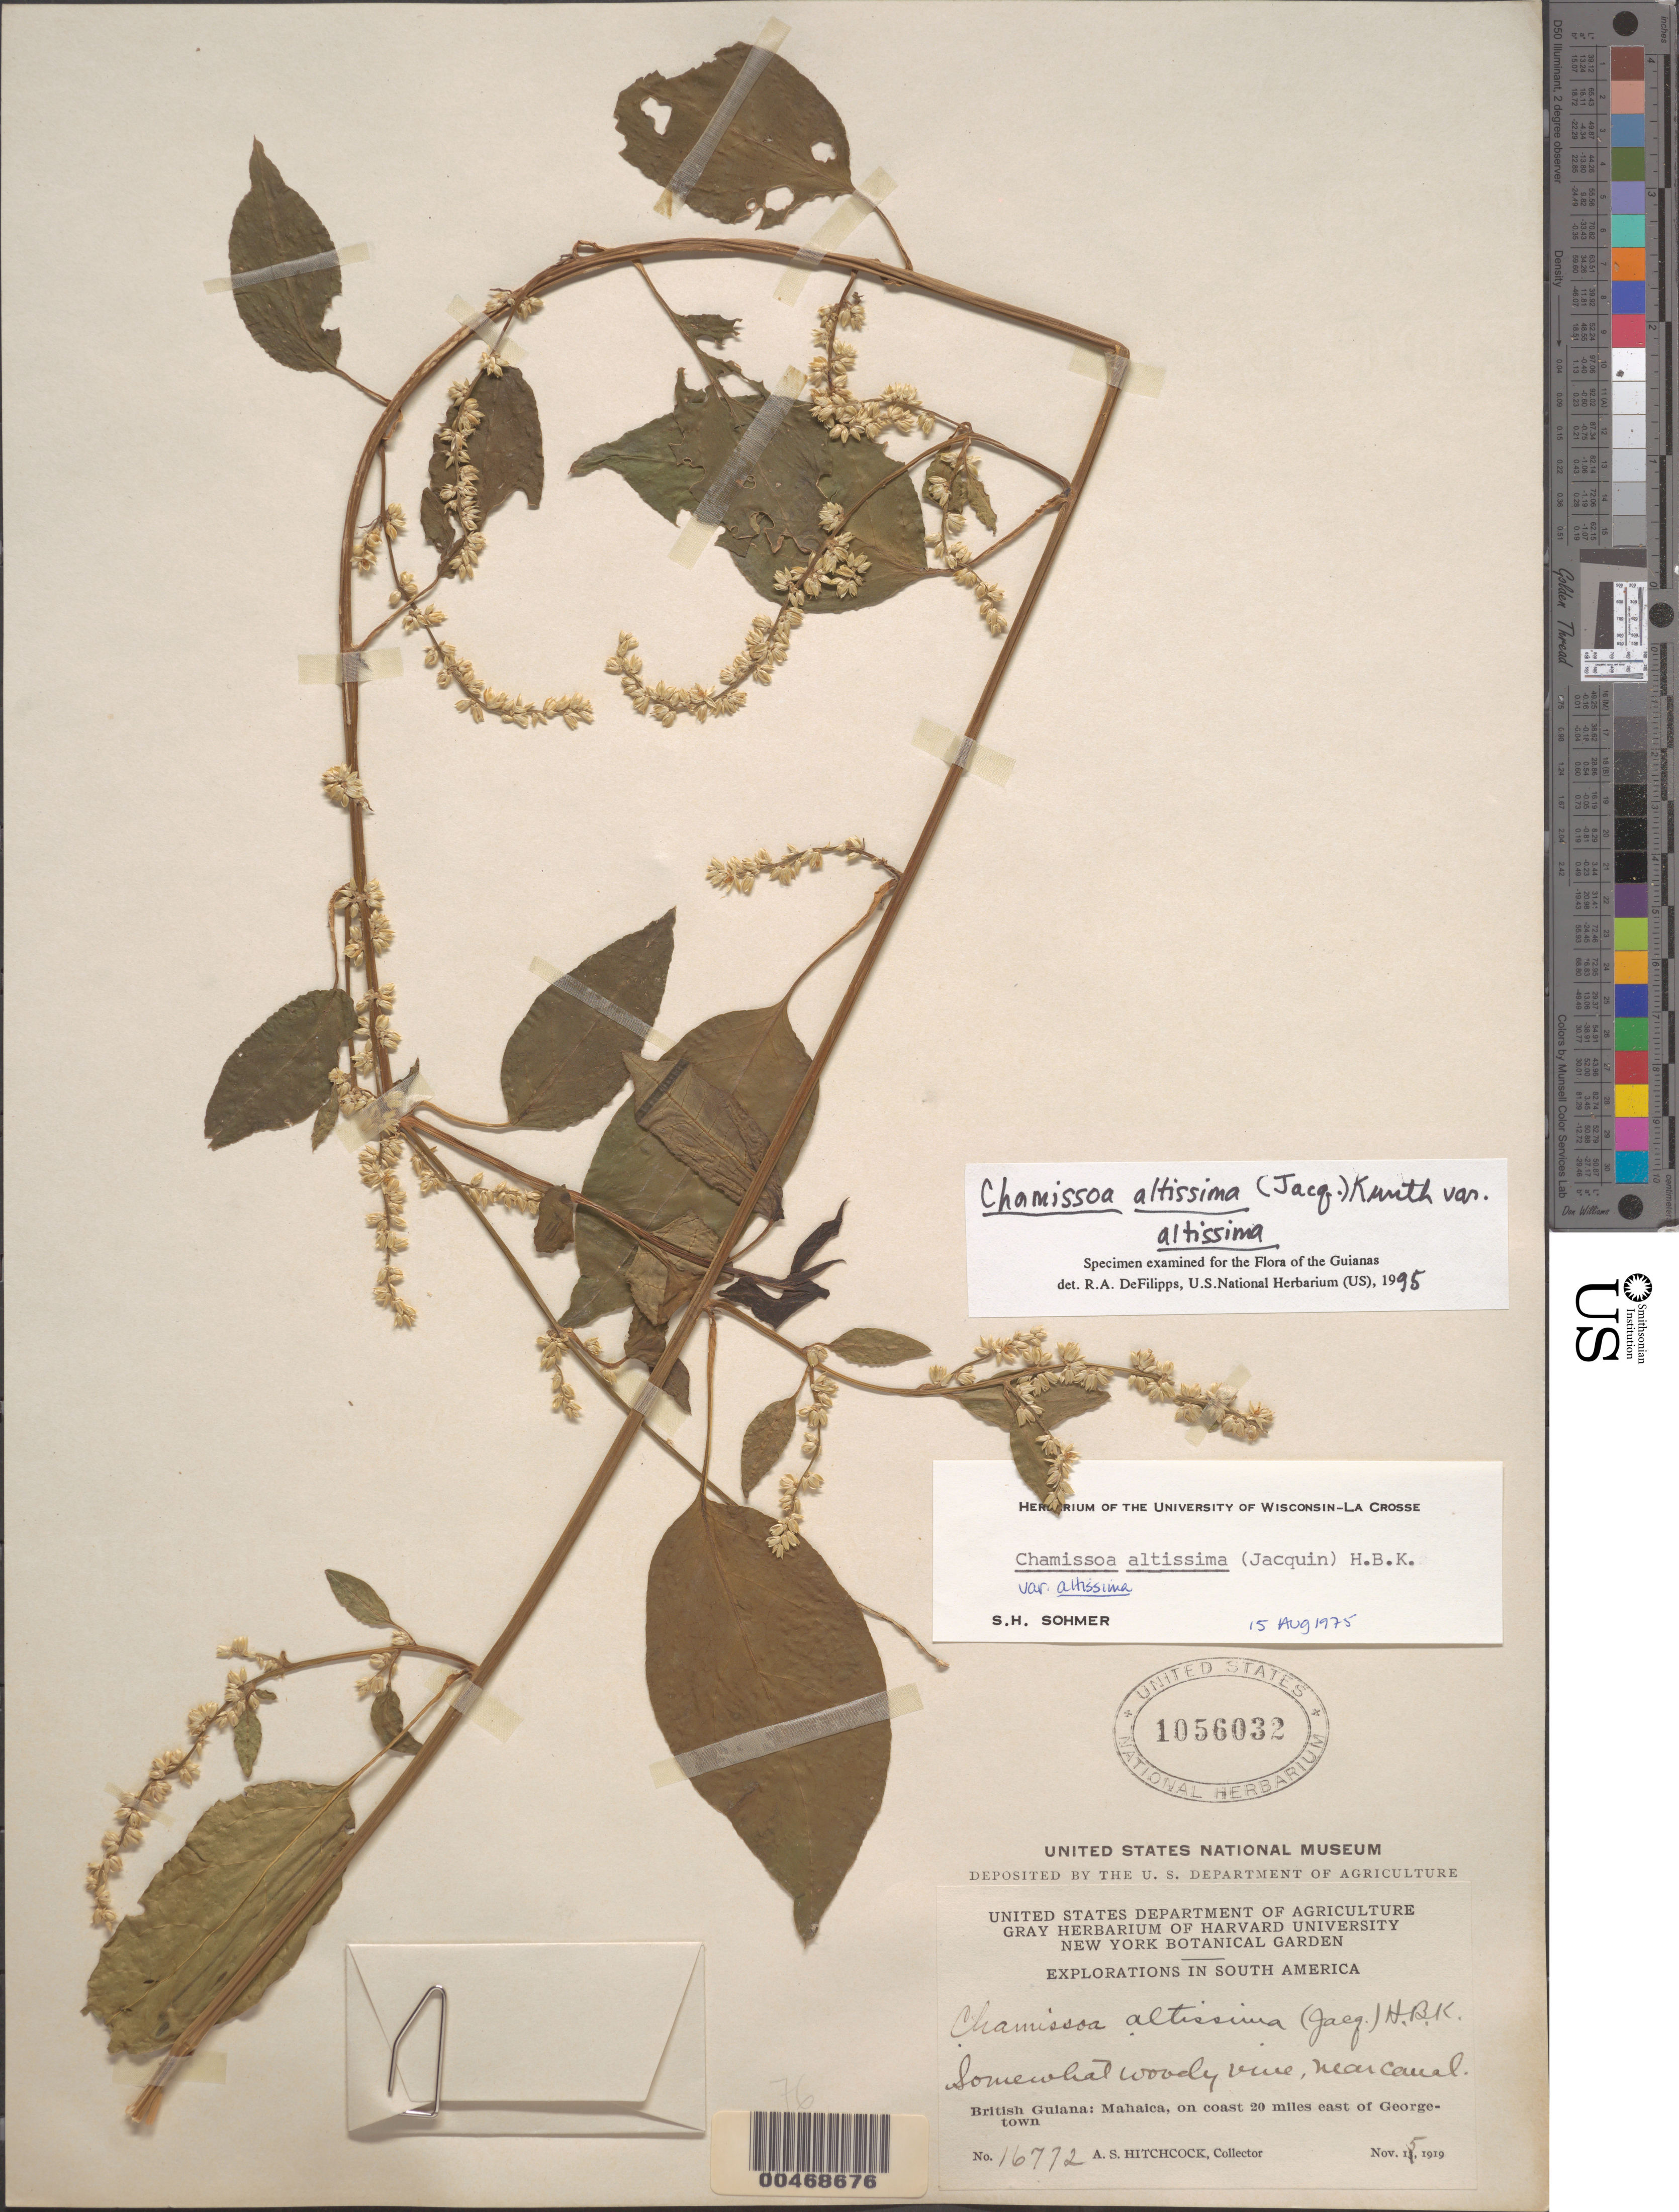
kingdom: Plantae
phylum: Tracheophyta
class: Magnoliopsida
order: Caryophyllales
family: Amaranthaceae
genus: Chamissoa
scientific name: Chamissoa altissima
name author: (Jacq.) Kunth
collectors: A. S. Hitchcock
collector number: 16772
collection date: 1919-11-05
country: Guyana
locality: Near canal. British Guiana: Mahaica, on coast 20 miles east of Georgetown.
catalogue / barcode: US 1056032